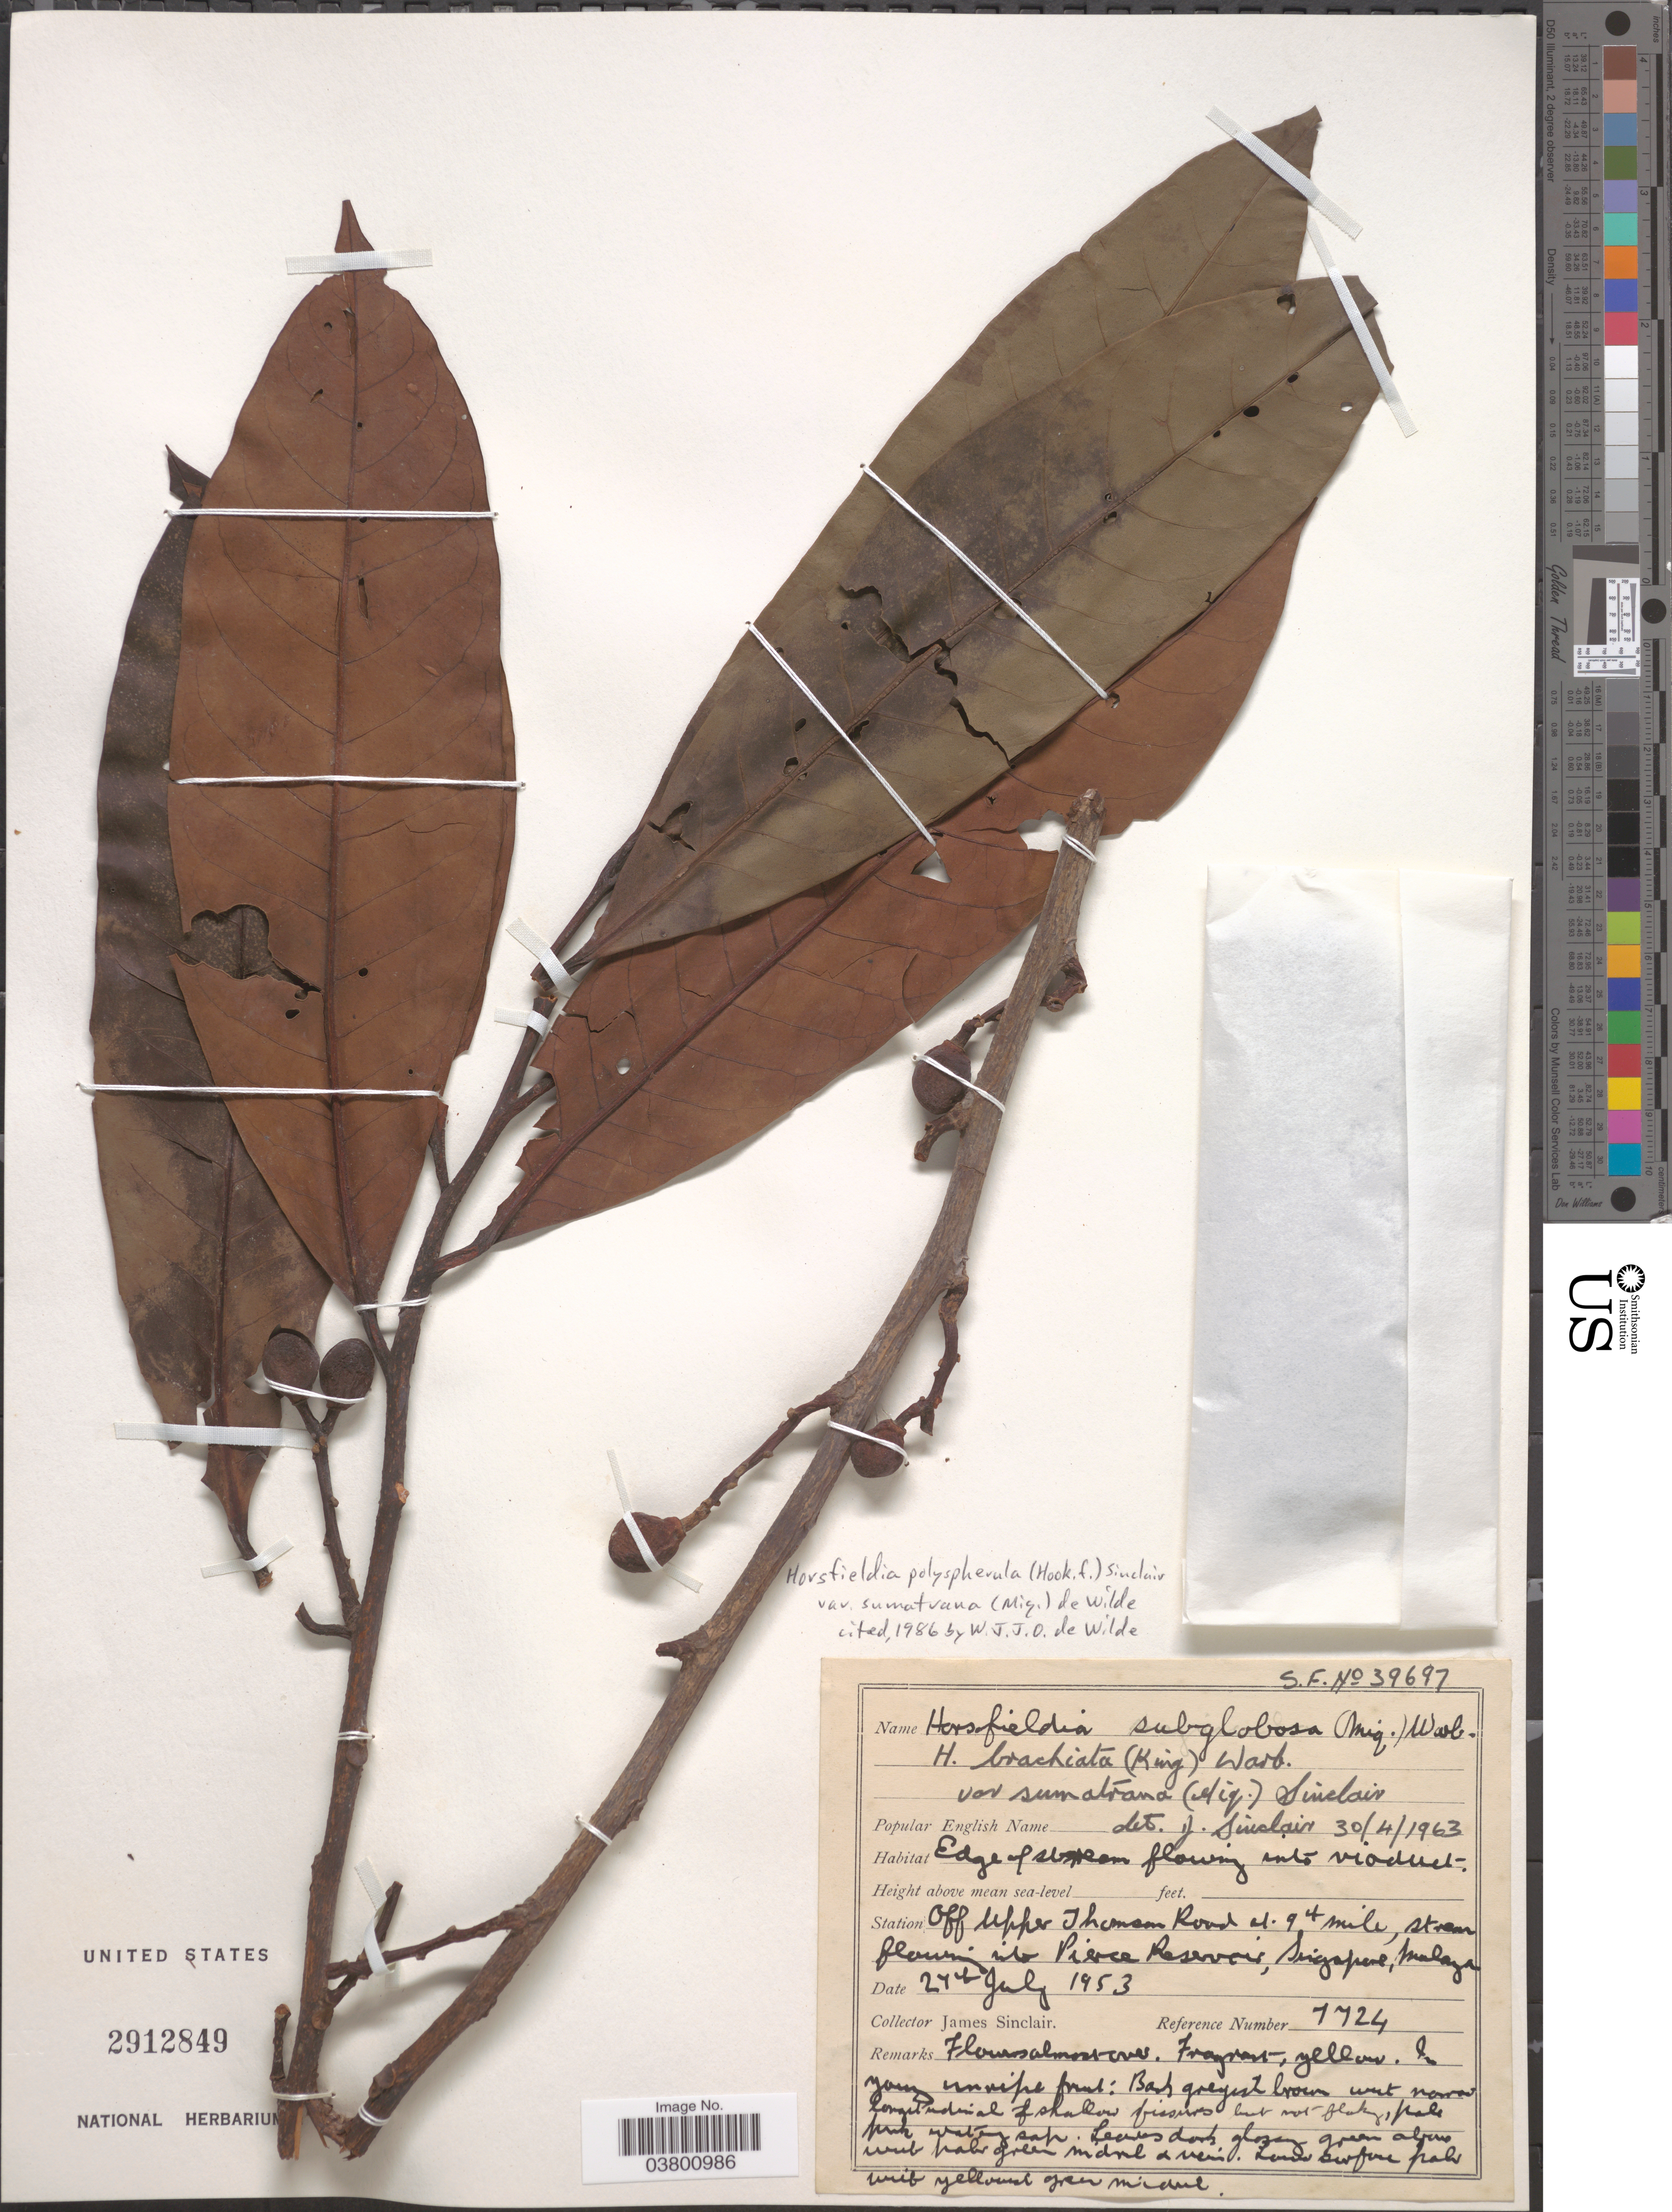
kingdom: Plantae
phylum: Tracheophyta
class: Magnoliopsida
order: Magnoliales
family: Myristicaceae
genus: Horsfieldia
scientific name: Horsfieldia polyspherula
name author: (Hook. f.) J. Sinclair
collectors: J. Sinclair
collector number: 7724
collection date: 1953-07-27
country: Singapore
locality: Station off upper Thomson Road at 9th mile, stream flowing in Pierce Reservoir, Singapore, Malaya.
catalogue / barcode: US 2912849